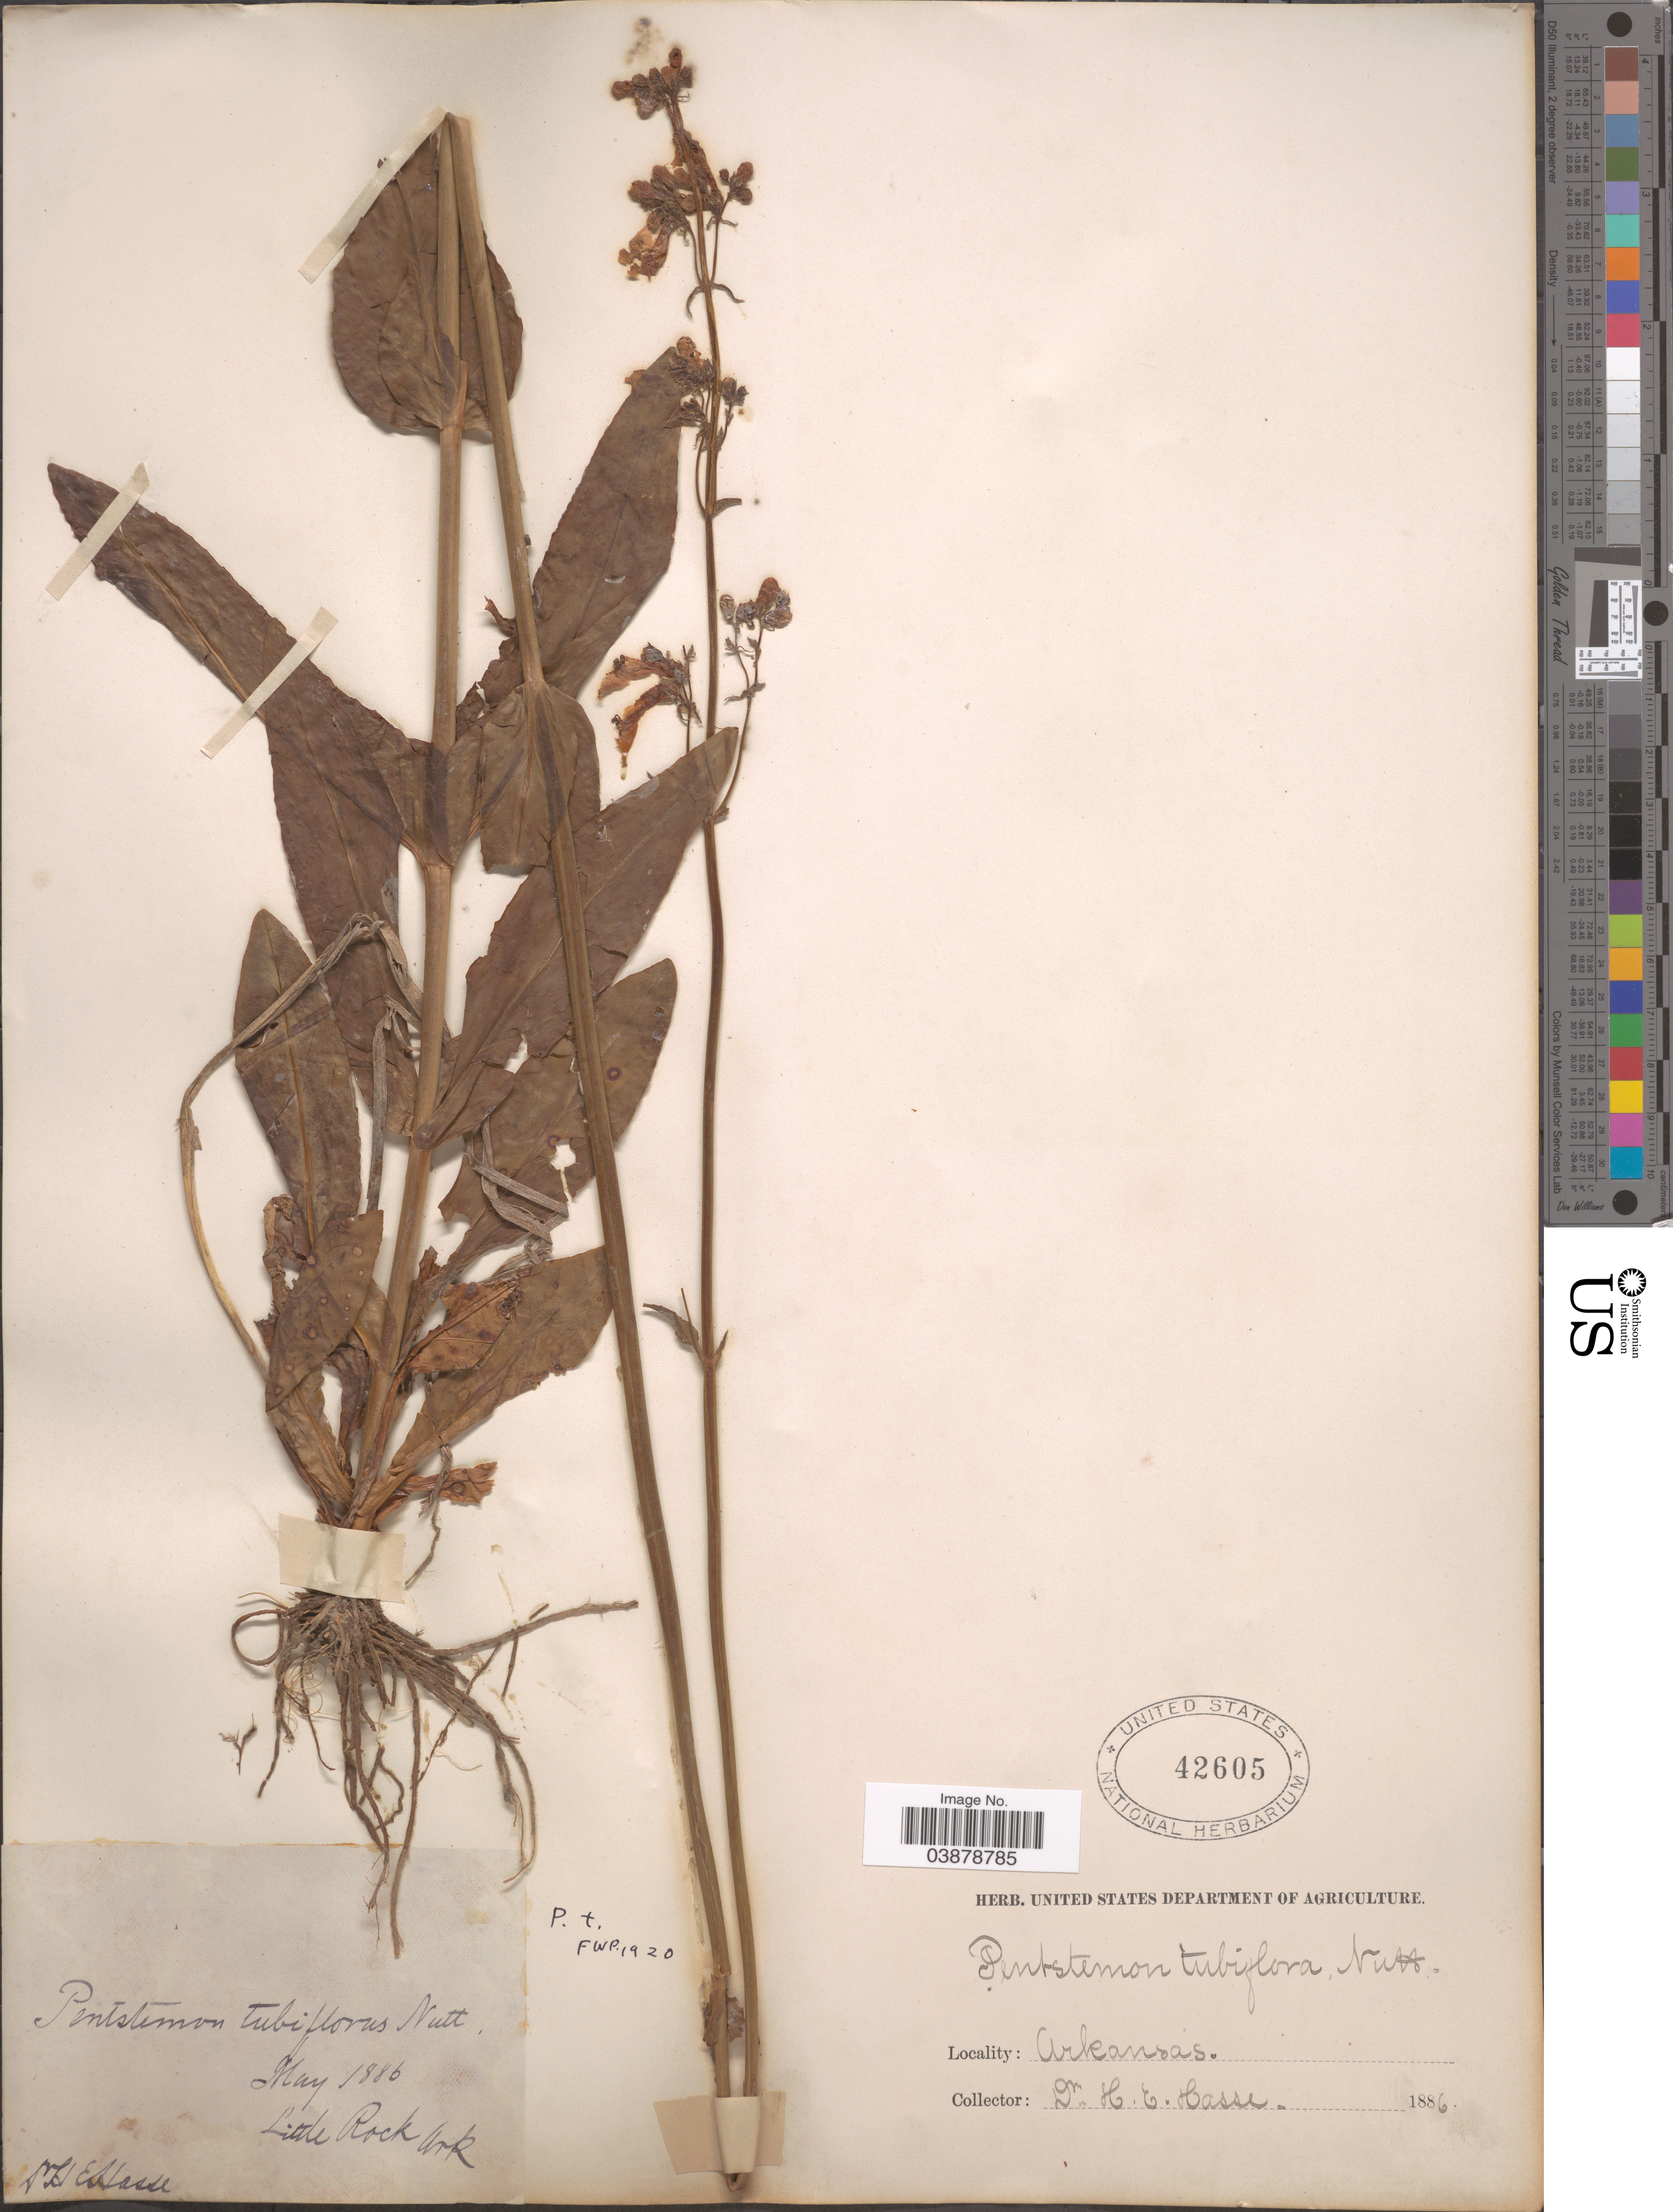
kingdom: Plantae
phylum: Tracheophyta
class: Magnoliopsida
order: Lamiales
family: Plantaginaceae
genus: Penstemon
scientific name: Penstemon tubaeflorus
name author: Nutt.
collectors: H. E. Hasse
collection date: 1886-05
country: United States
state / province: Arkansas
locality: Little Rock.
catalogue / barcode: US 42605